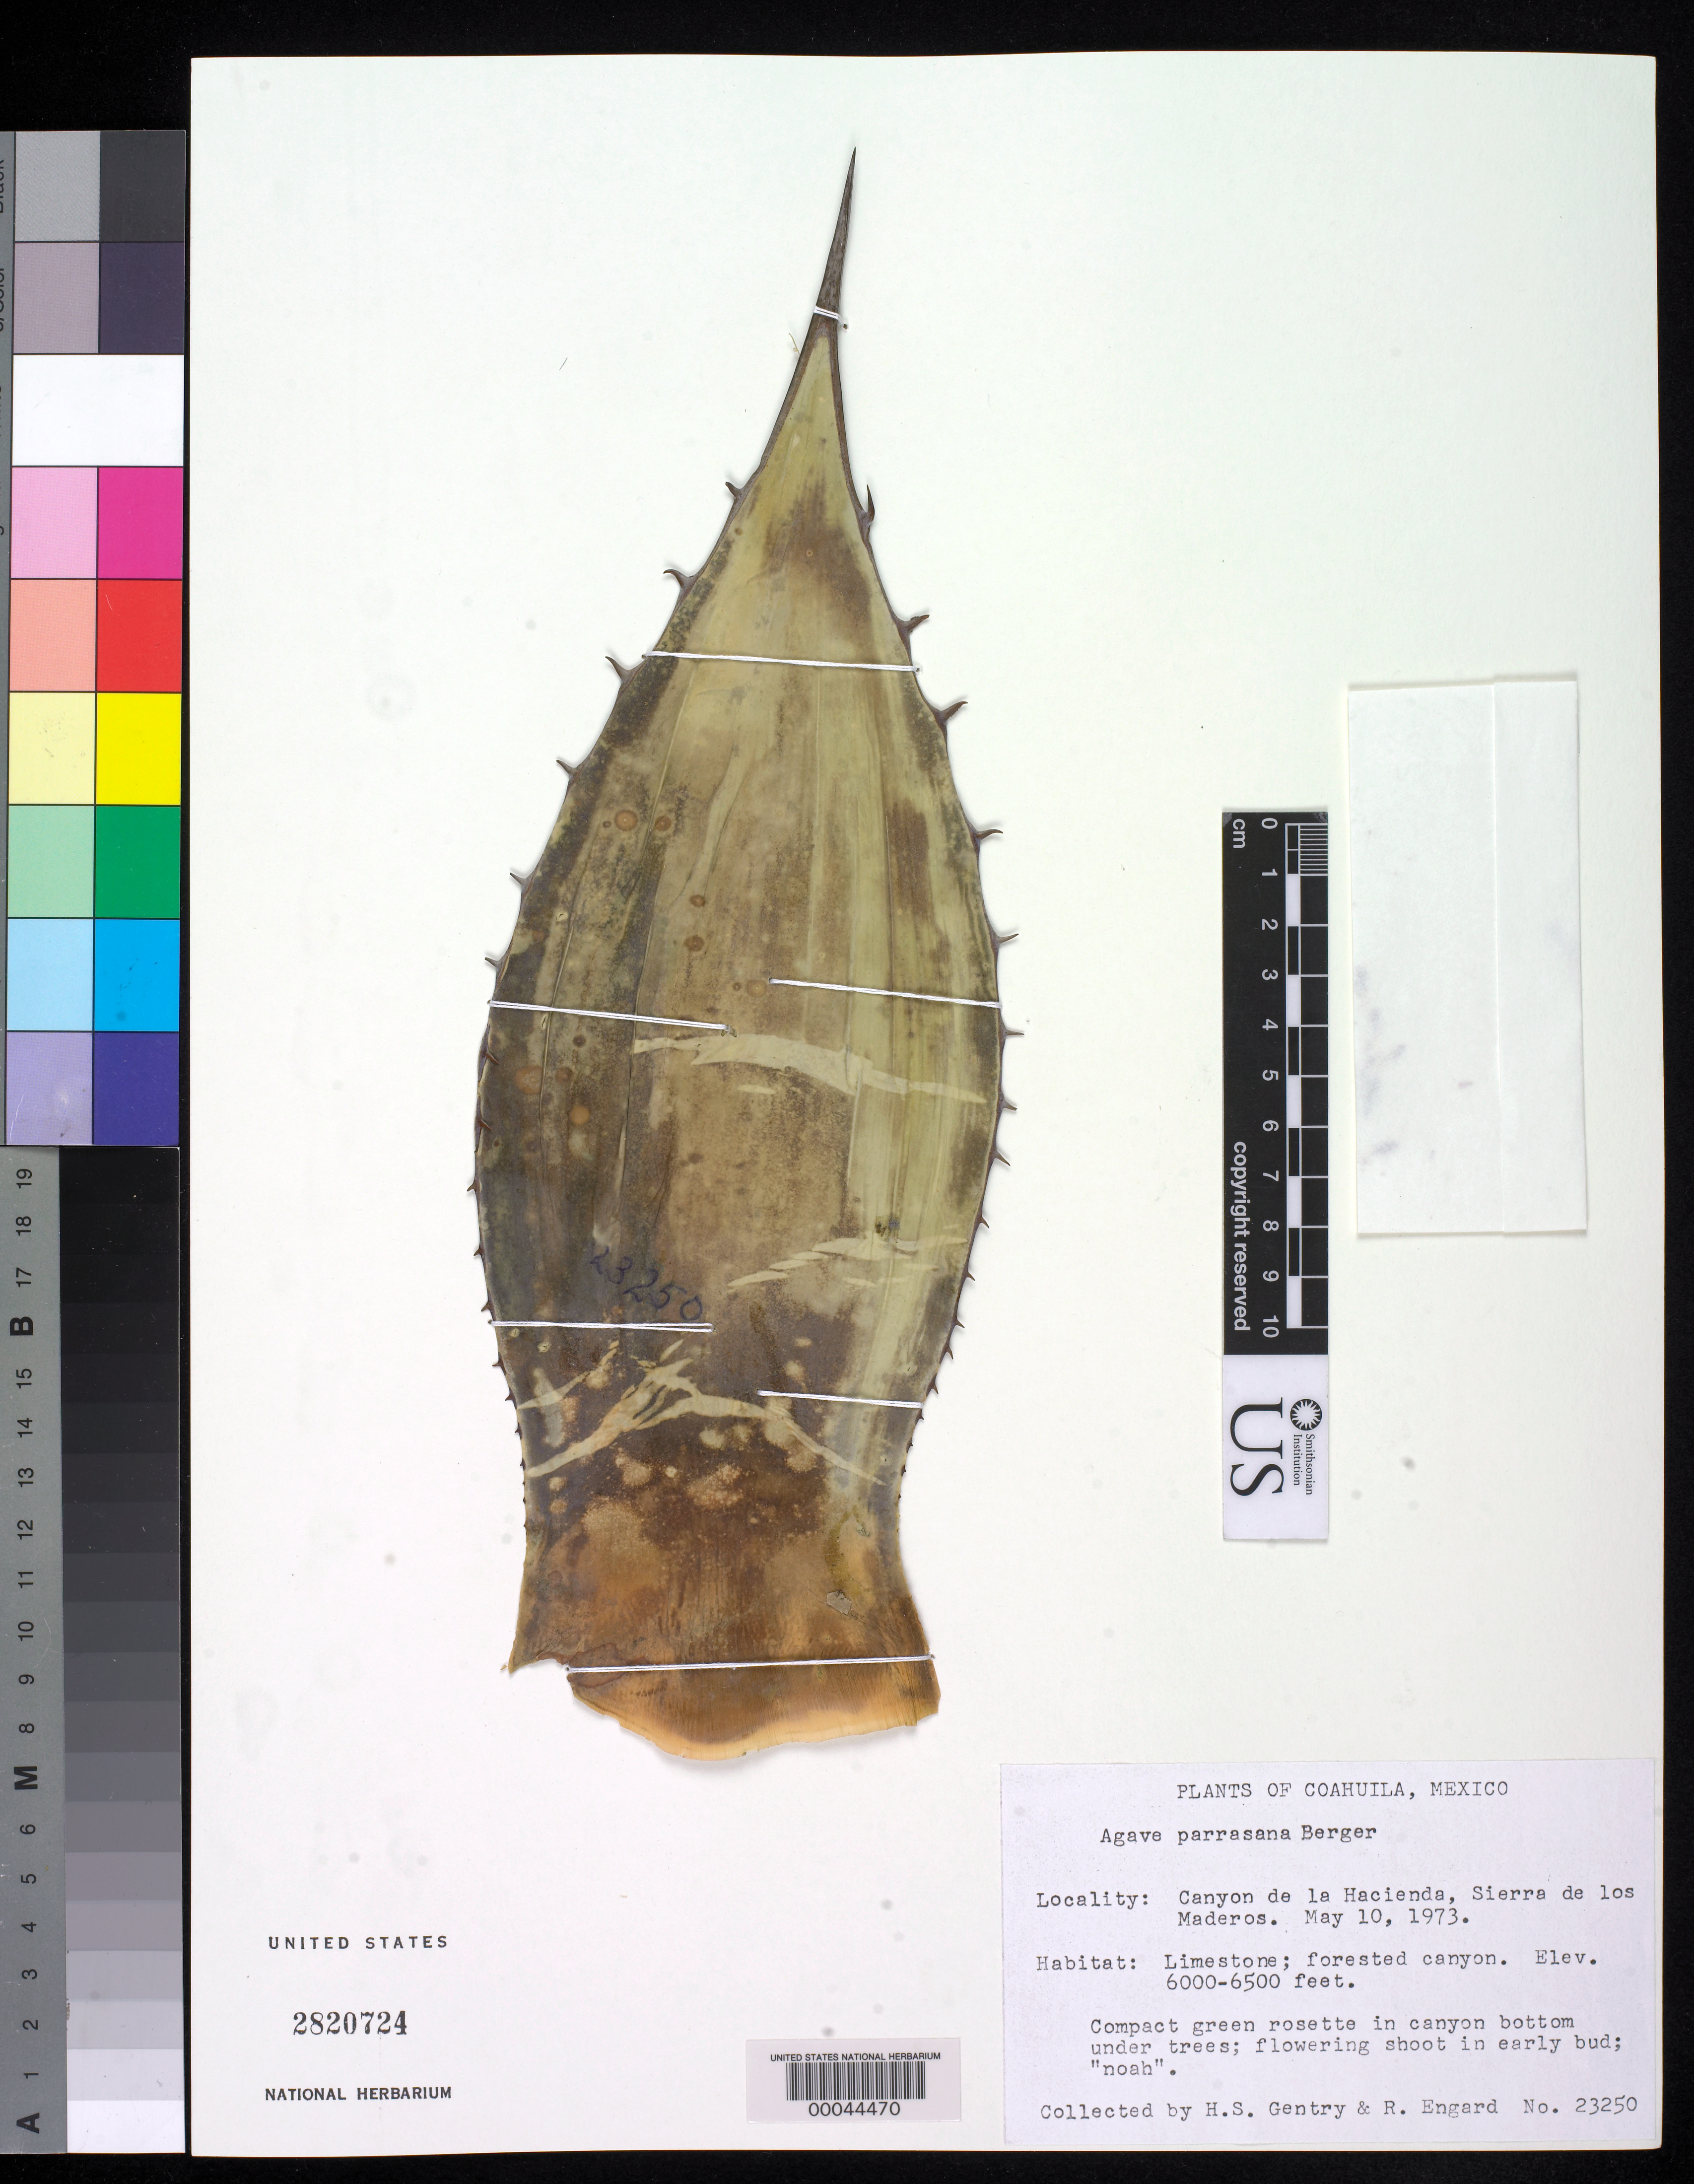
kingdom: Plantae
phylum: Tracheophyta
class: Liliopsida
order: Asparagales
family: Asparagaceae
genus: Agave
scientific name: Agave parrasana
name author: A. Berger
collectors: H. S. Gentry & R. Engard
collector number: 23250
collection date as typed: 10 May 1973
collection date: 1973-05-10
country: Mexico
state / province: Coahuila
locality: Canyon de la Hacienda, Sierra de los Maderos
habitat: Limestone; forested canyon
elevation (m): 1829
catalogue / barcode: US 2820724